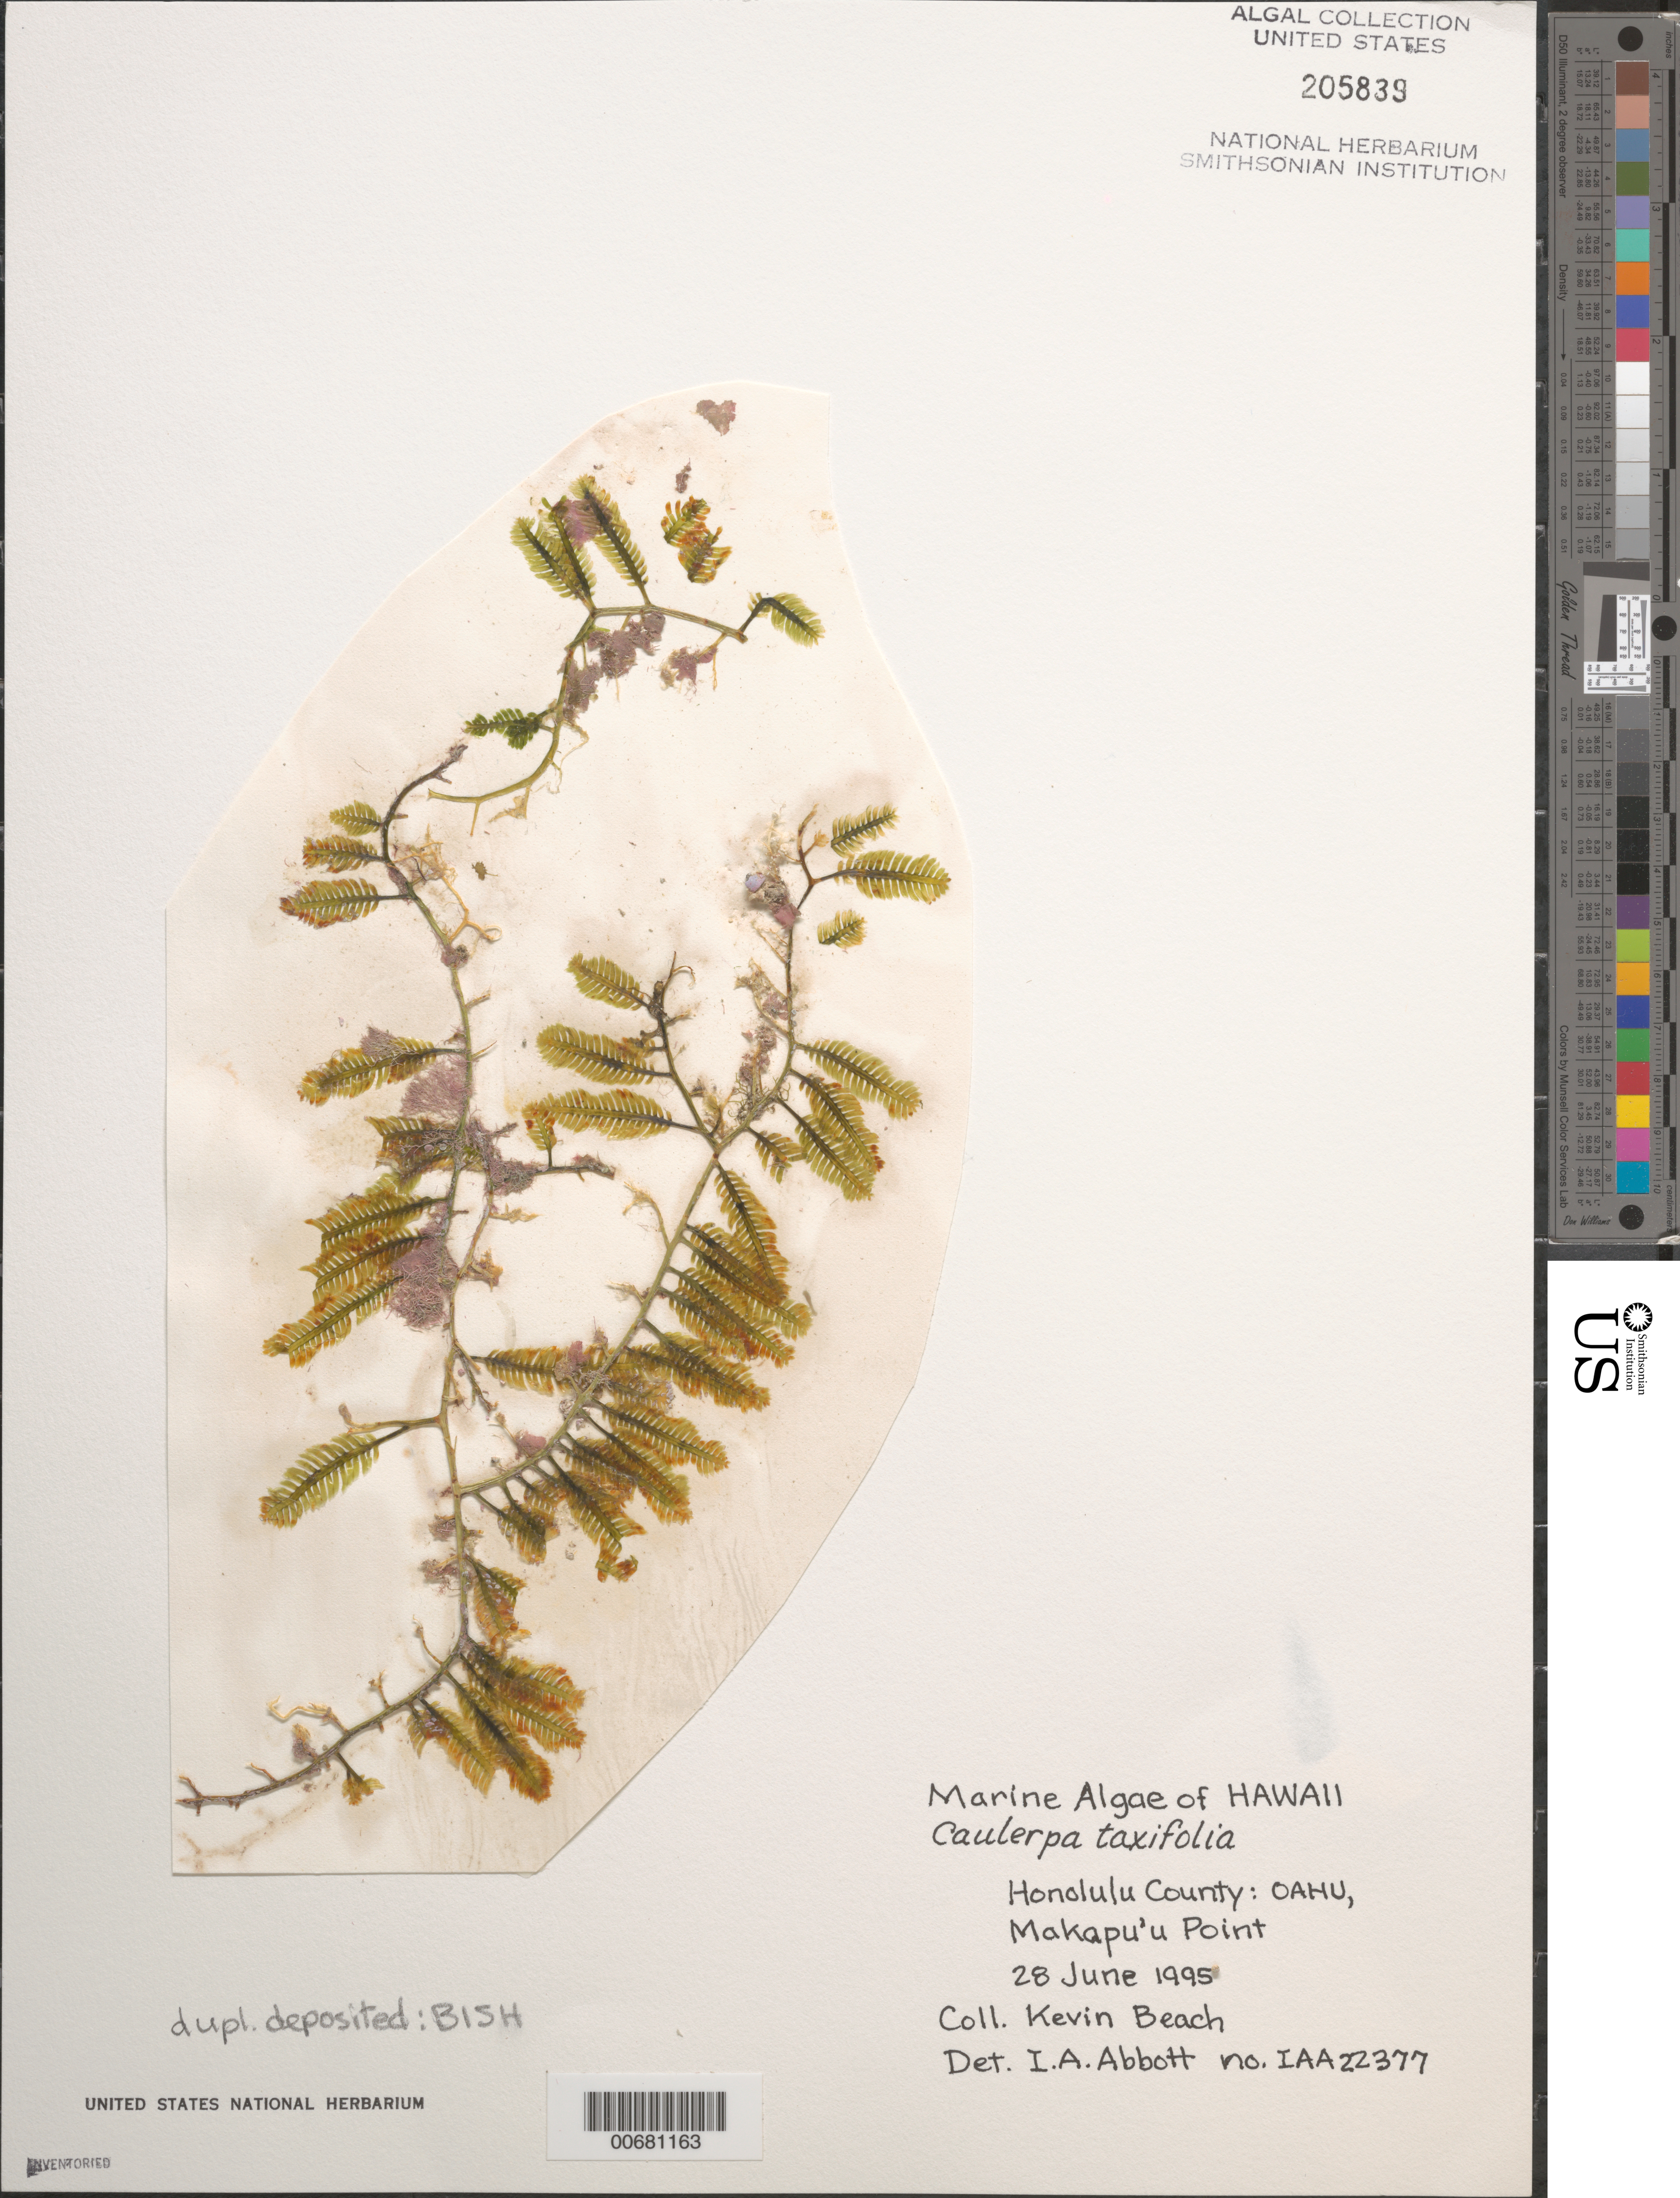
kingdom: Plantae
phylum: Chlorophyta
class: Ulvophyceae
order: Bryopsidales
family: Caulerpaceae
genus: Caulerpa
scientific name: Caulerpa taxifolia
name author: (M. Vahl) C. Agardh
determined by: Abbott, Isabella A.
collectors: K. Beach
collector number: IAA 22377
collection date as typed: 28 Jun 1995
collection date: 1995-06-28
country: United States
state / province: Hawaii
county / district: Honolulu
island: Oahu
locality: Makapu'u Point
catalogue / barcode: US 205839